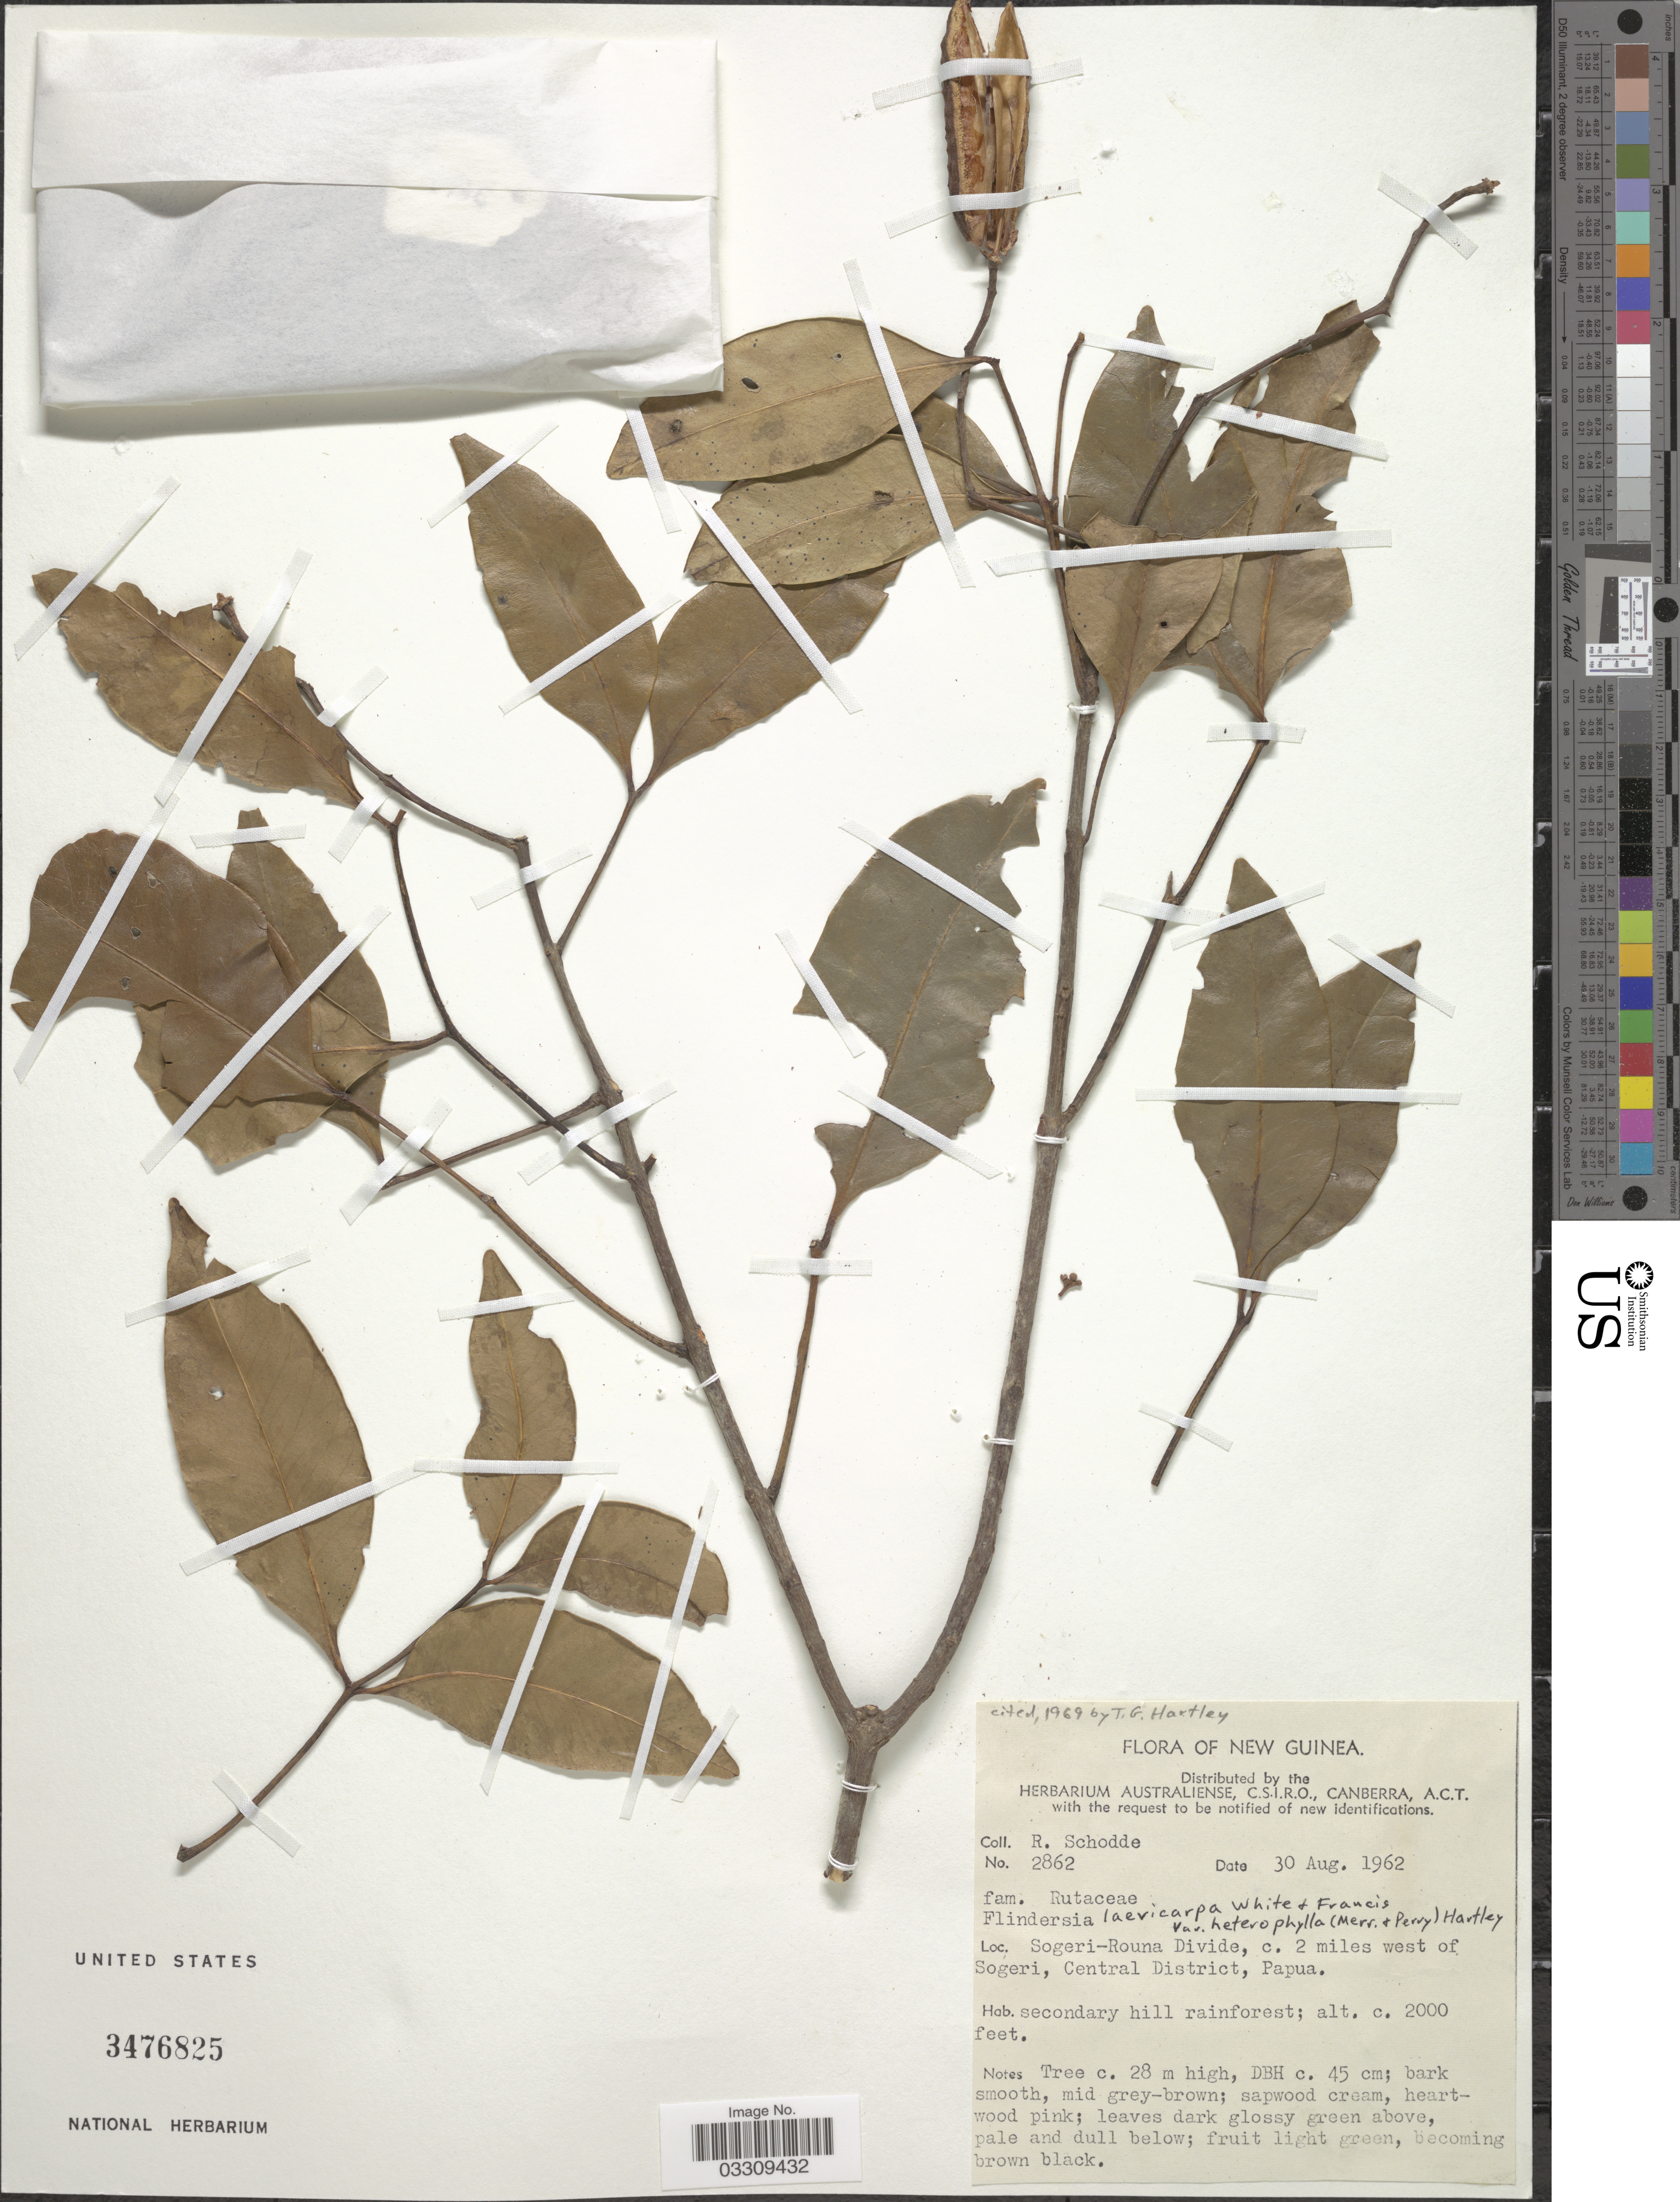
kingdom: Plantae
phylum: Tracheophyta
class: Magnoliopsida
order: Sapindales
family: Rutaceae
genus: Flindersia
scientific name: Flindersia laevicarpa var. heterophylla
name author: (Merr. & L.M. Perry) T.G. Hartley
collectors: R. Schodde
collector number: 2862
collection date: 1962-08-30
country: Papua New Guinea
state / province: Central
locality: New Guinea. Sogeri-Rouna Divide, c. 2 miles west of Sogeri, Central District, Papua.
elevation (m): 610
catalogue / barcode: US 3476825